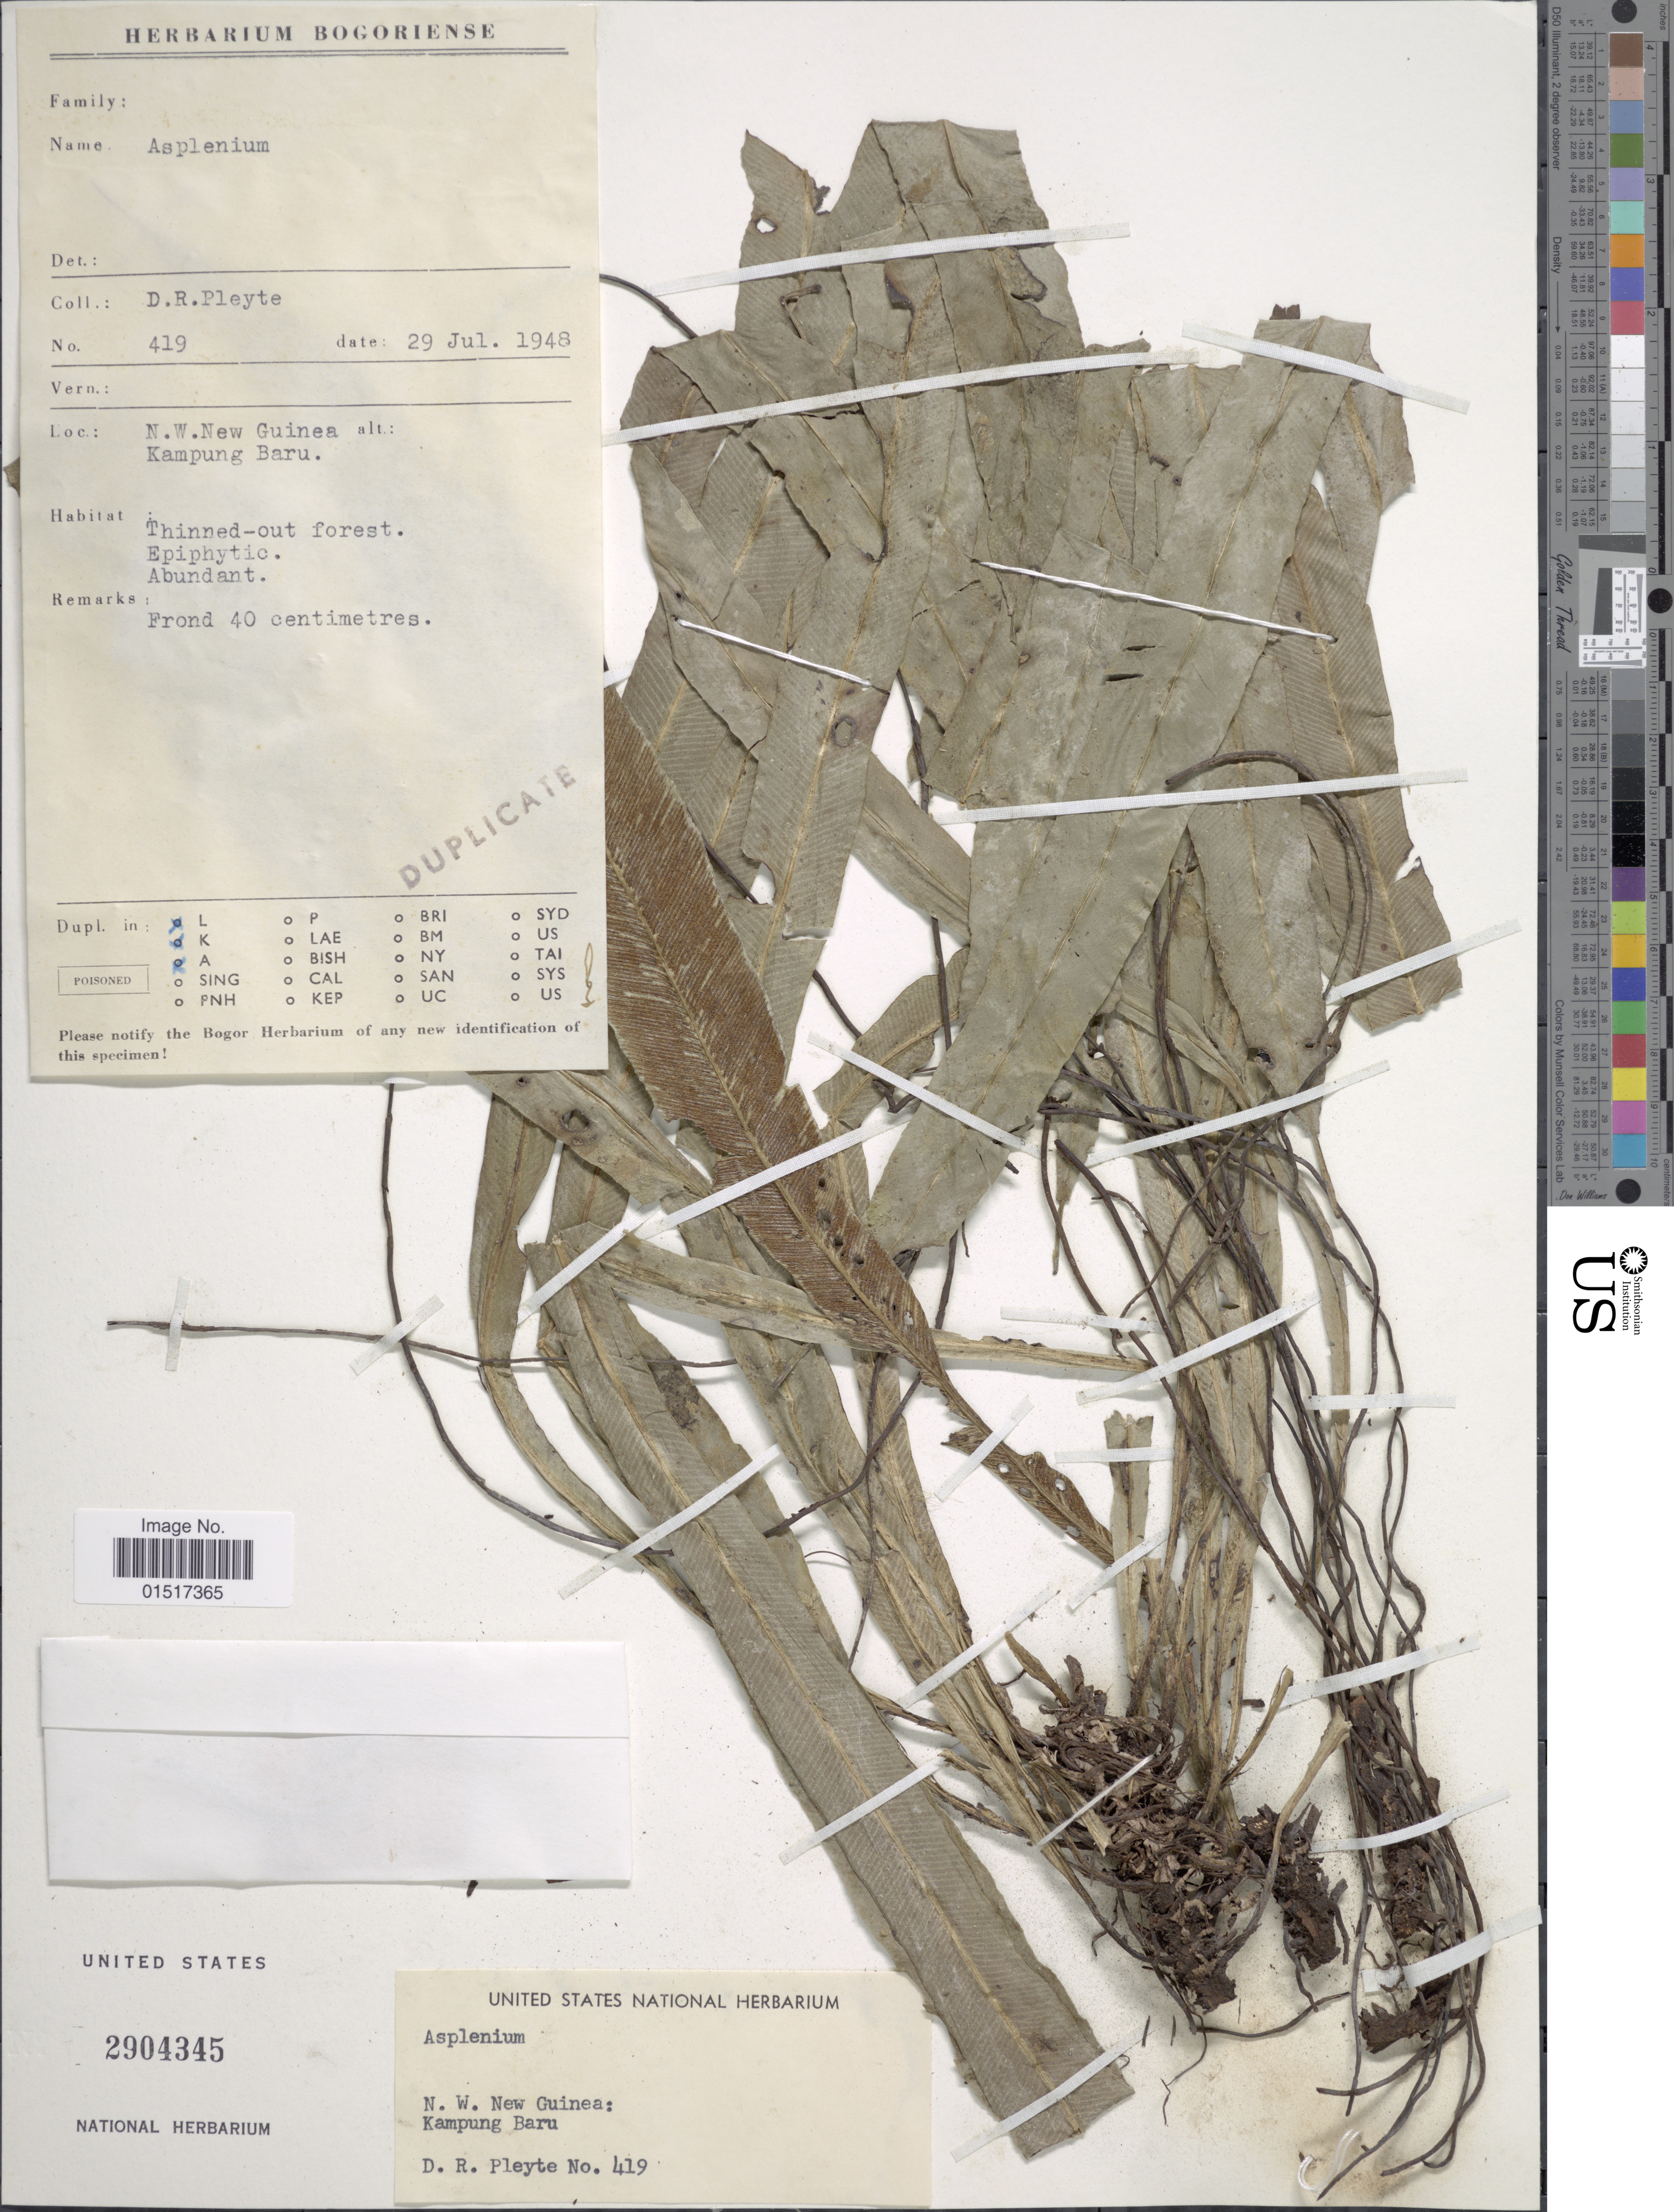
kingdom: Plantae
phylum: Tracheophyta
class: Polypodiopsida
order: Polypodiales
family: Aspleniaceae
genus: Asplenium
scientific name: Asplenium sp.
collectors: D. Pleyte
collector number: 419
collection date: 1948-07-29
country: Indonesia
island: New Guinea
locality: N. W. New Guinea. Kampung Baru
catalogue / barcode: US 2904345